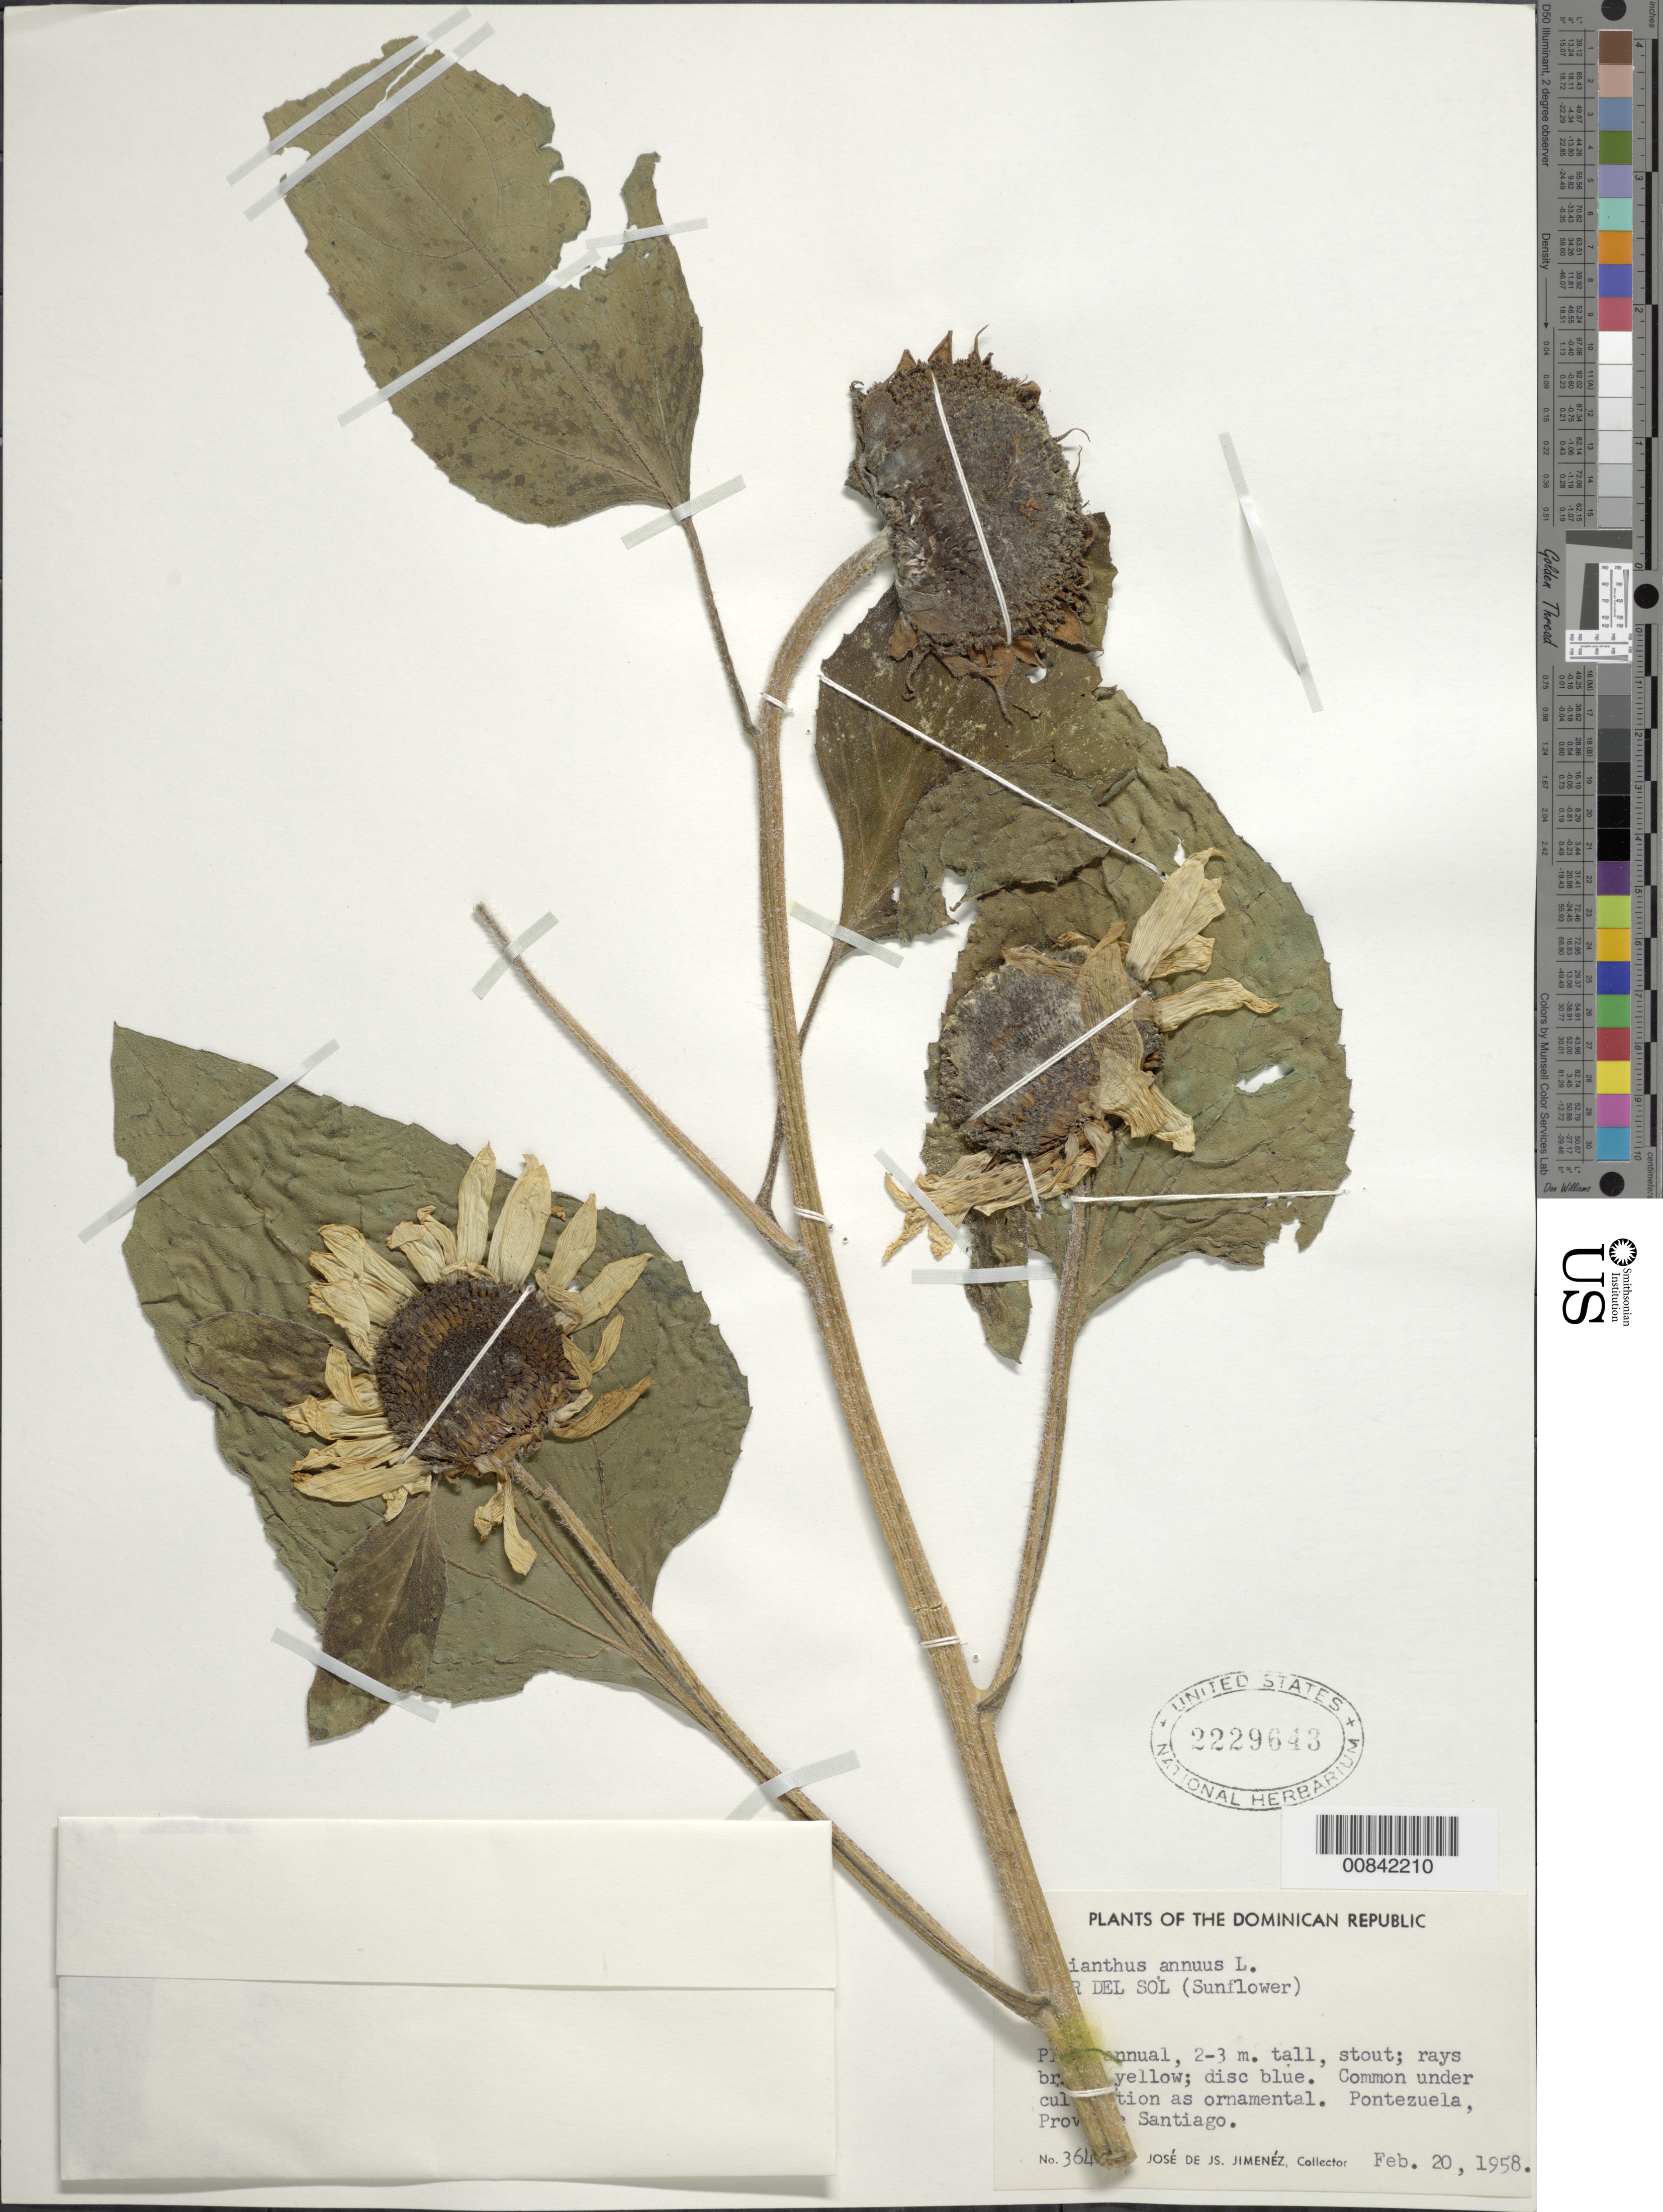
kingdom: Plantae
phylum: Tracheophyta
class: Magnoliopsida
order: Asterales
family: Asteraceae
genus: Helianthus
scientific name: Helianthus annuus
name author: L.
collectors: J. J. Jiménez Almonte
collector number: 3644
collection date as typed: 20 Feb 1958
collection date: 1958-02-20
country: Dominican Republic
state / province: Santiago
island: Hispaniola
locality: Pontezuela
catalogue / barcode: US 2229643